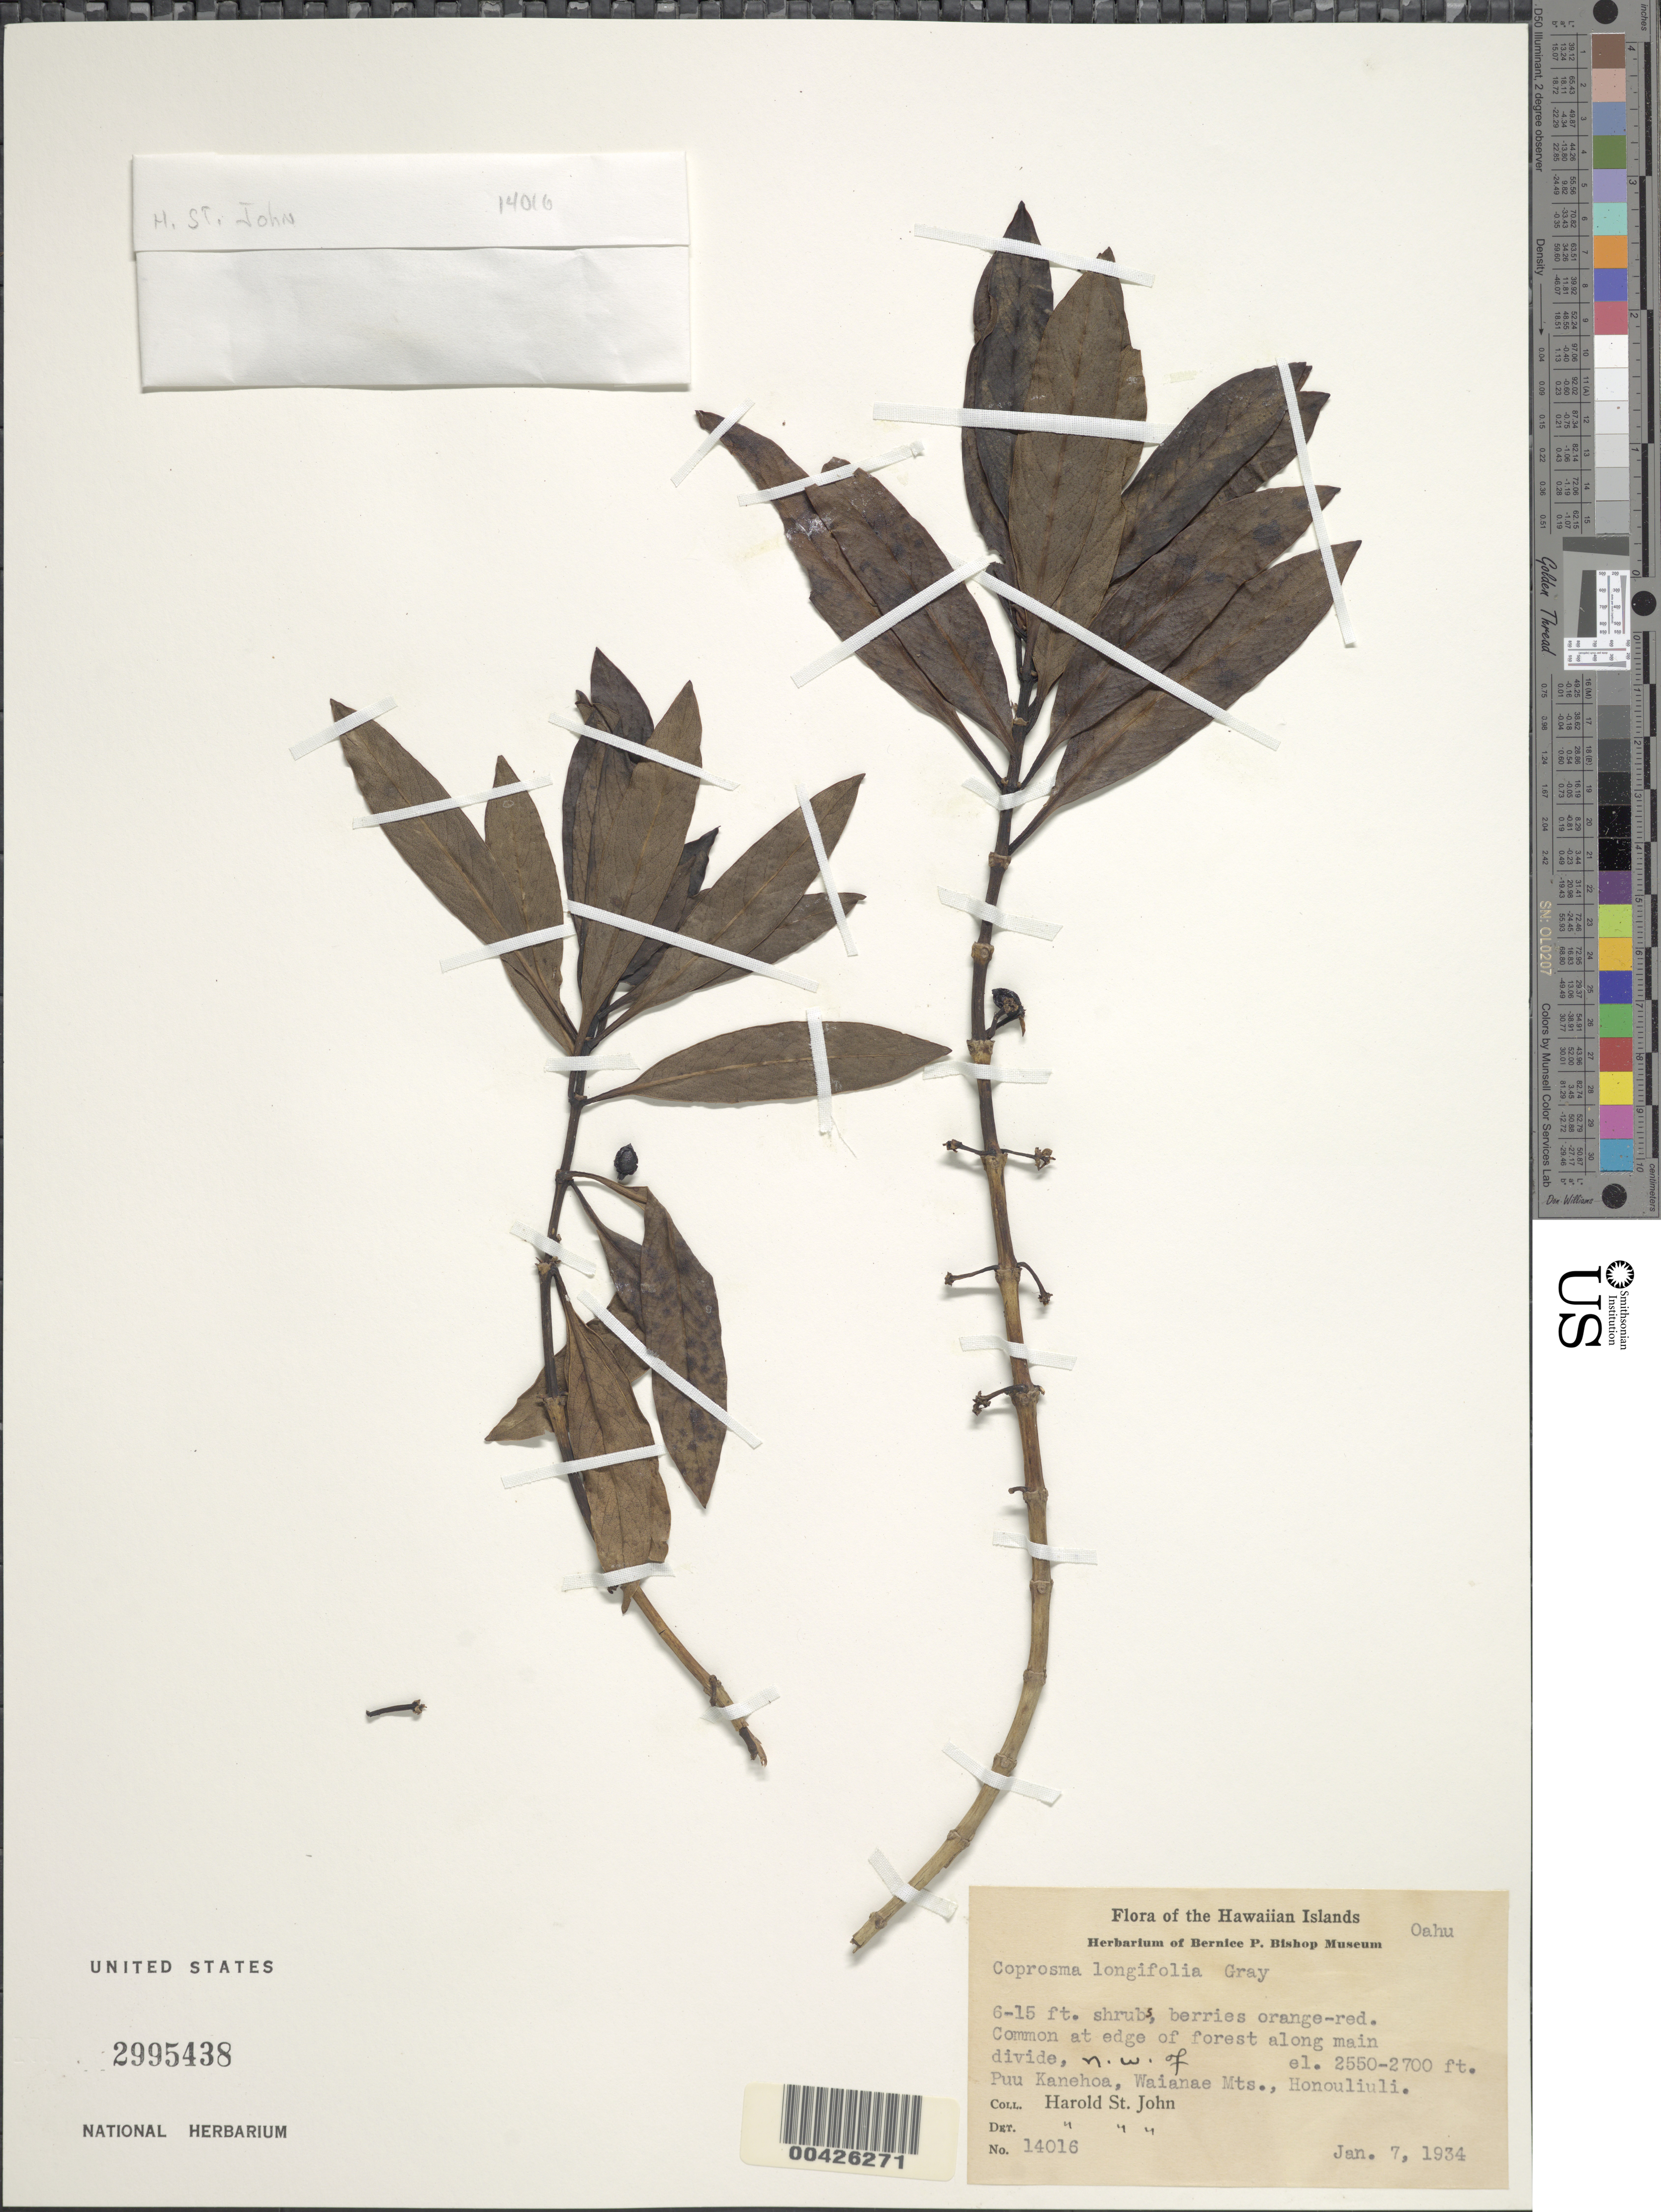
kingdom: Plantae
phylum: Tracheophyta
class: Magnoliopsida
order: Gentianales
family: Rubiaceae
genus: Coprosma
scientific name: Coprosma longifolia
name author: A. Gray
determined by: St. John, H.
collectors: H. St. John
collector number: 14016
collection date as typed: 7 Jan 1934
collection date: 1934-01-07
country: United States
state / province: Hawaii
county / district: Honolulu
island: Oahu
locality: At edge of forest along main divide, northwest of Puu Kanehoa, Waianae Mountains, Honouliuli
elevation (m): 777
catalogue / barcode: US 2995438